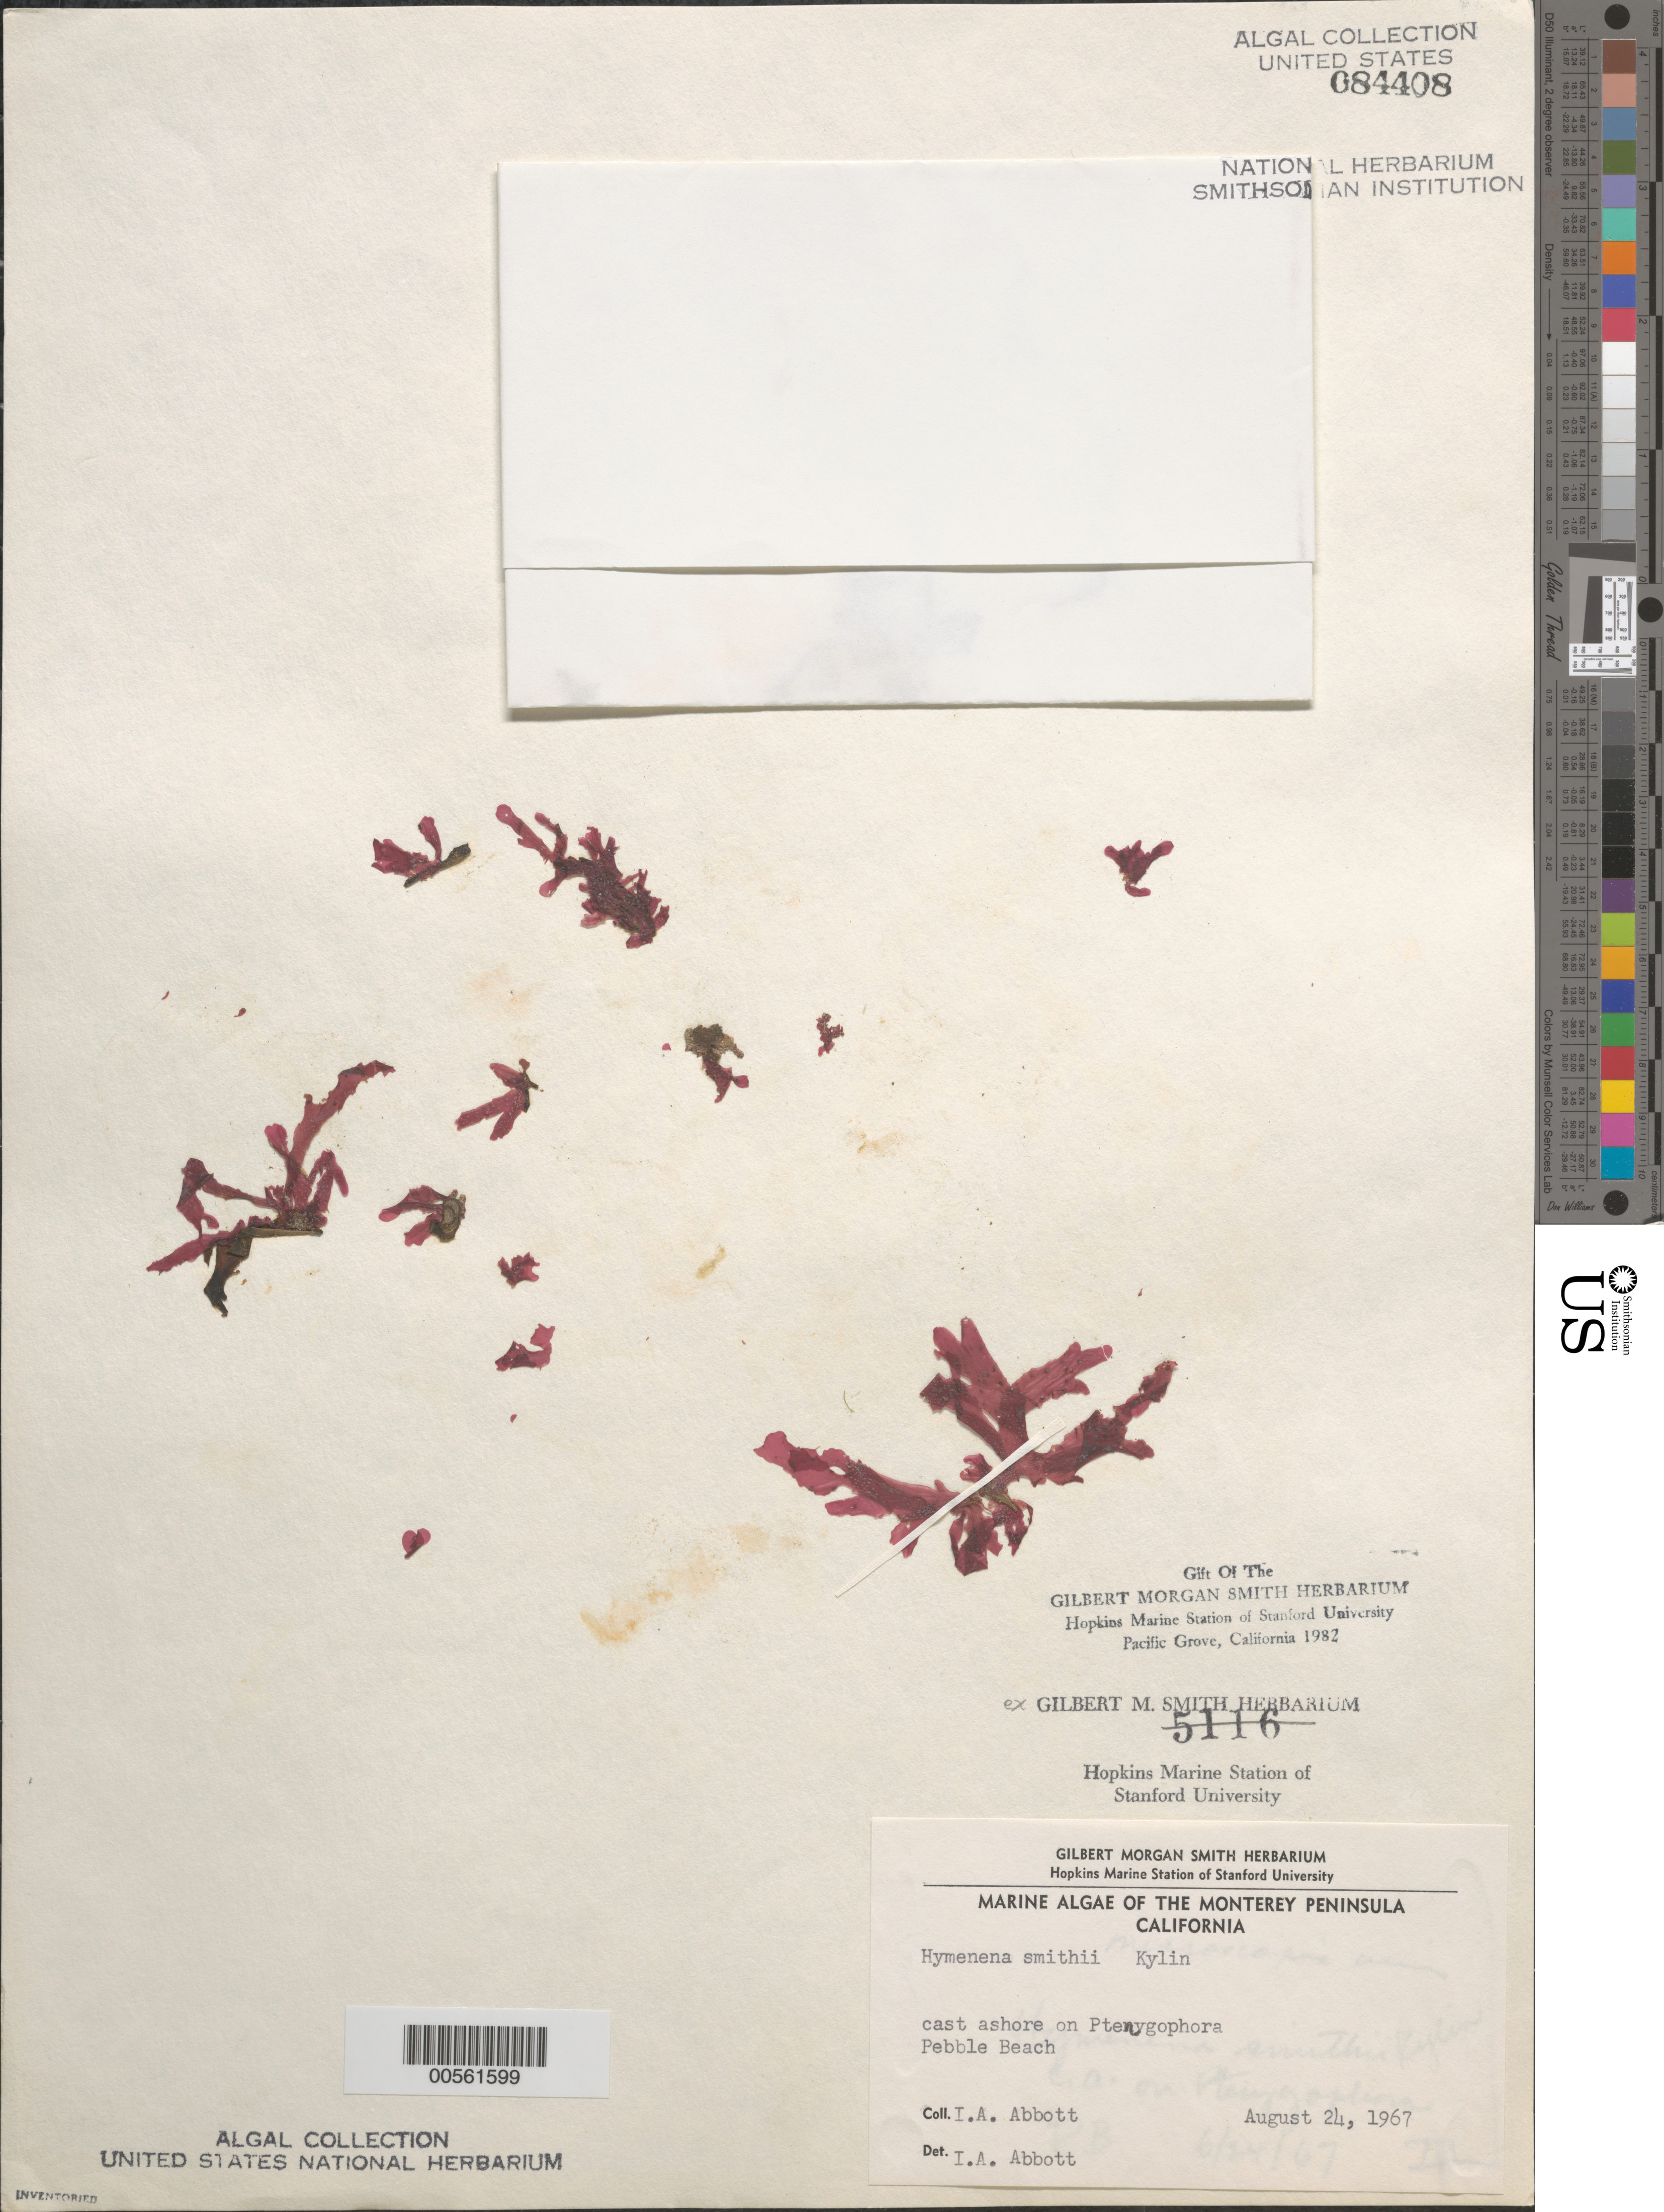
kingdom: Plantae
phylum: Rhodophyta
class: Florideophyceae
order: Ceramiales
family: Delesseriaceae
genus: Hymenena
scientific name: Hymenena setchellii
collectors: I. A. Abbott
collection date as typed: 24 Aug 1967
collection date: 1967-08-24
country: United States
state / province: California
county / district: Monterey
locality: Pebble Beach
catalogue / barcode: US 84408